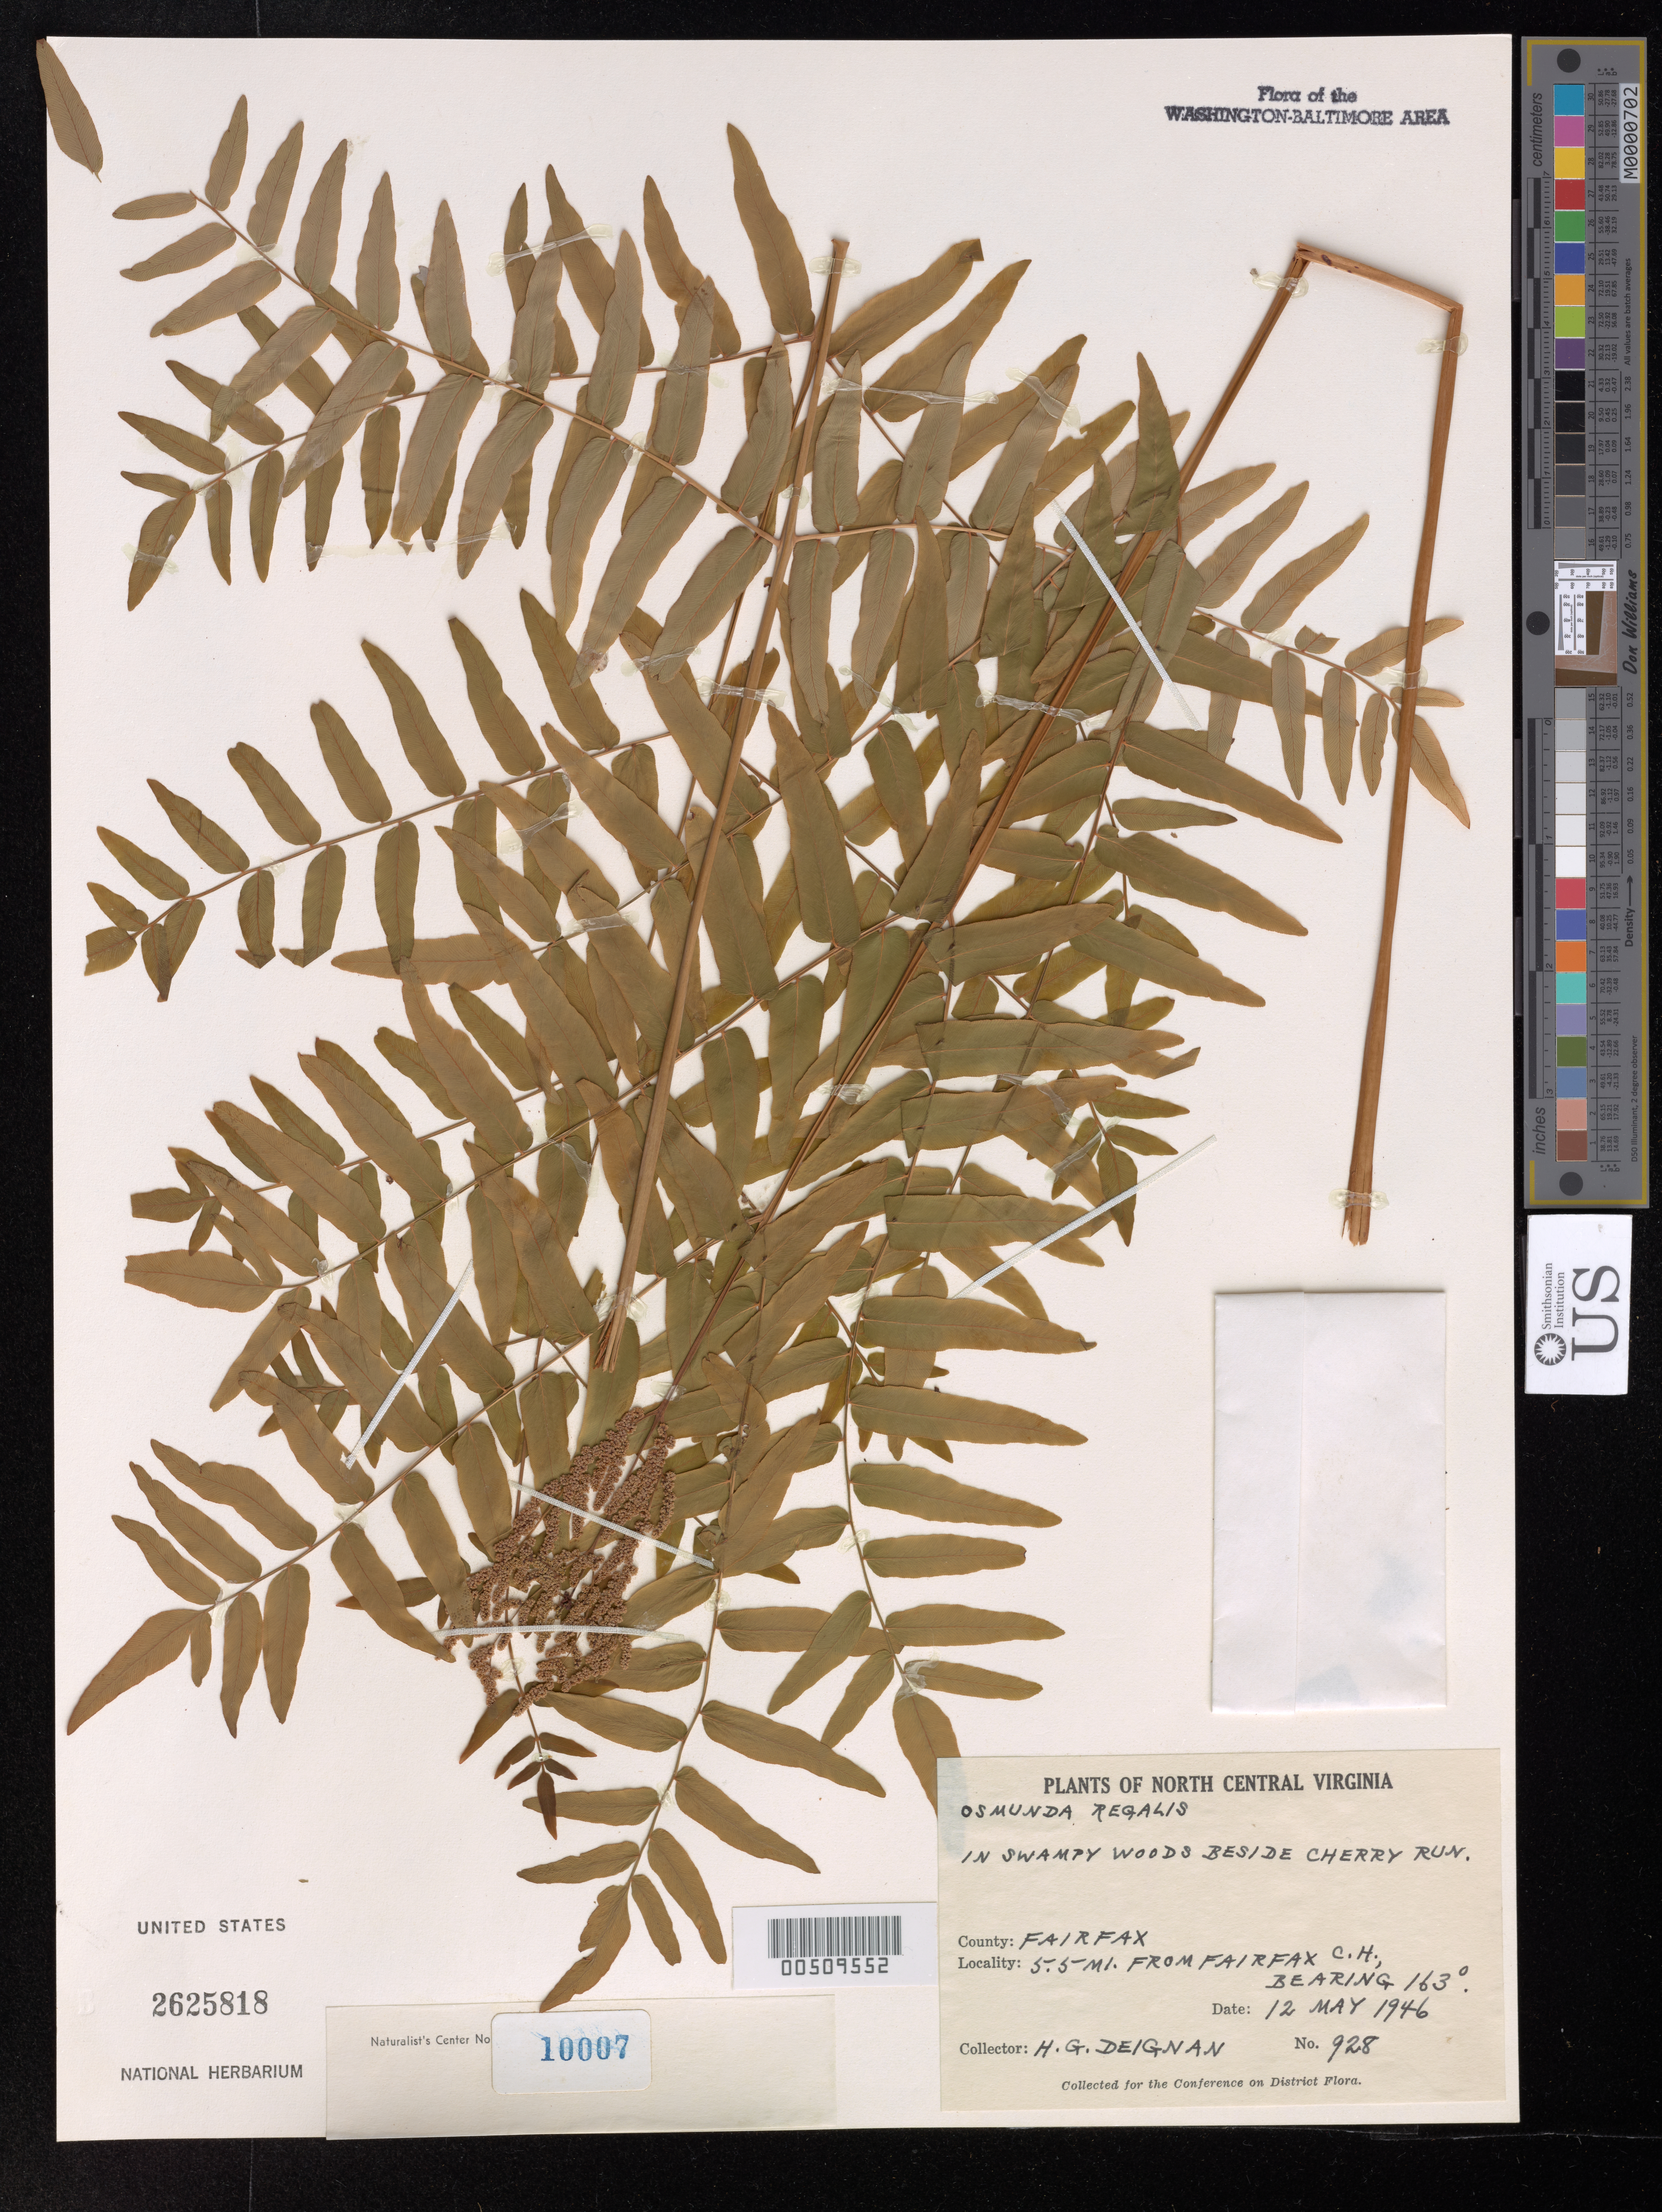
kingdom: Plantae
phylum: Tracheophyta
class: Polypodiopsida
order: Osmundales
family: Osmundaceae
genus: Osmunda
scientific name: Osmunda regalis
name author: L.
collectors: H. Deignan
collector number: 928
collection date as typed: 12 May 1946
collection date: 1946-05-12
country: United States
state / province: Virginia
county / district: Fairfax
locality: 5.5 mi. from Fairfax Court House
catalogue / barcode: US 2625818